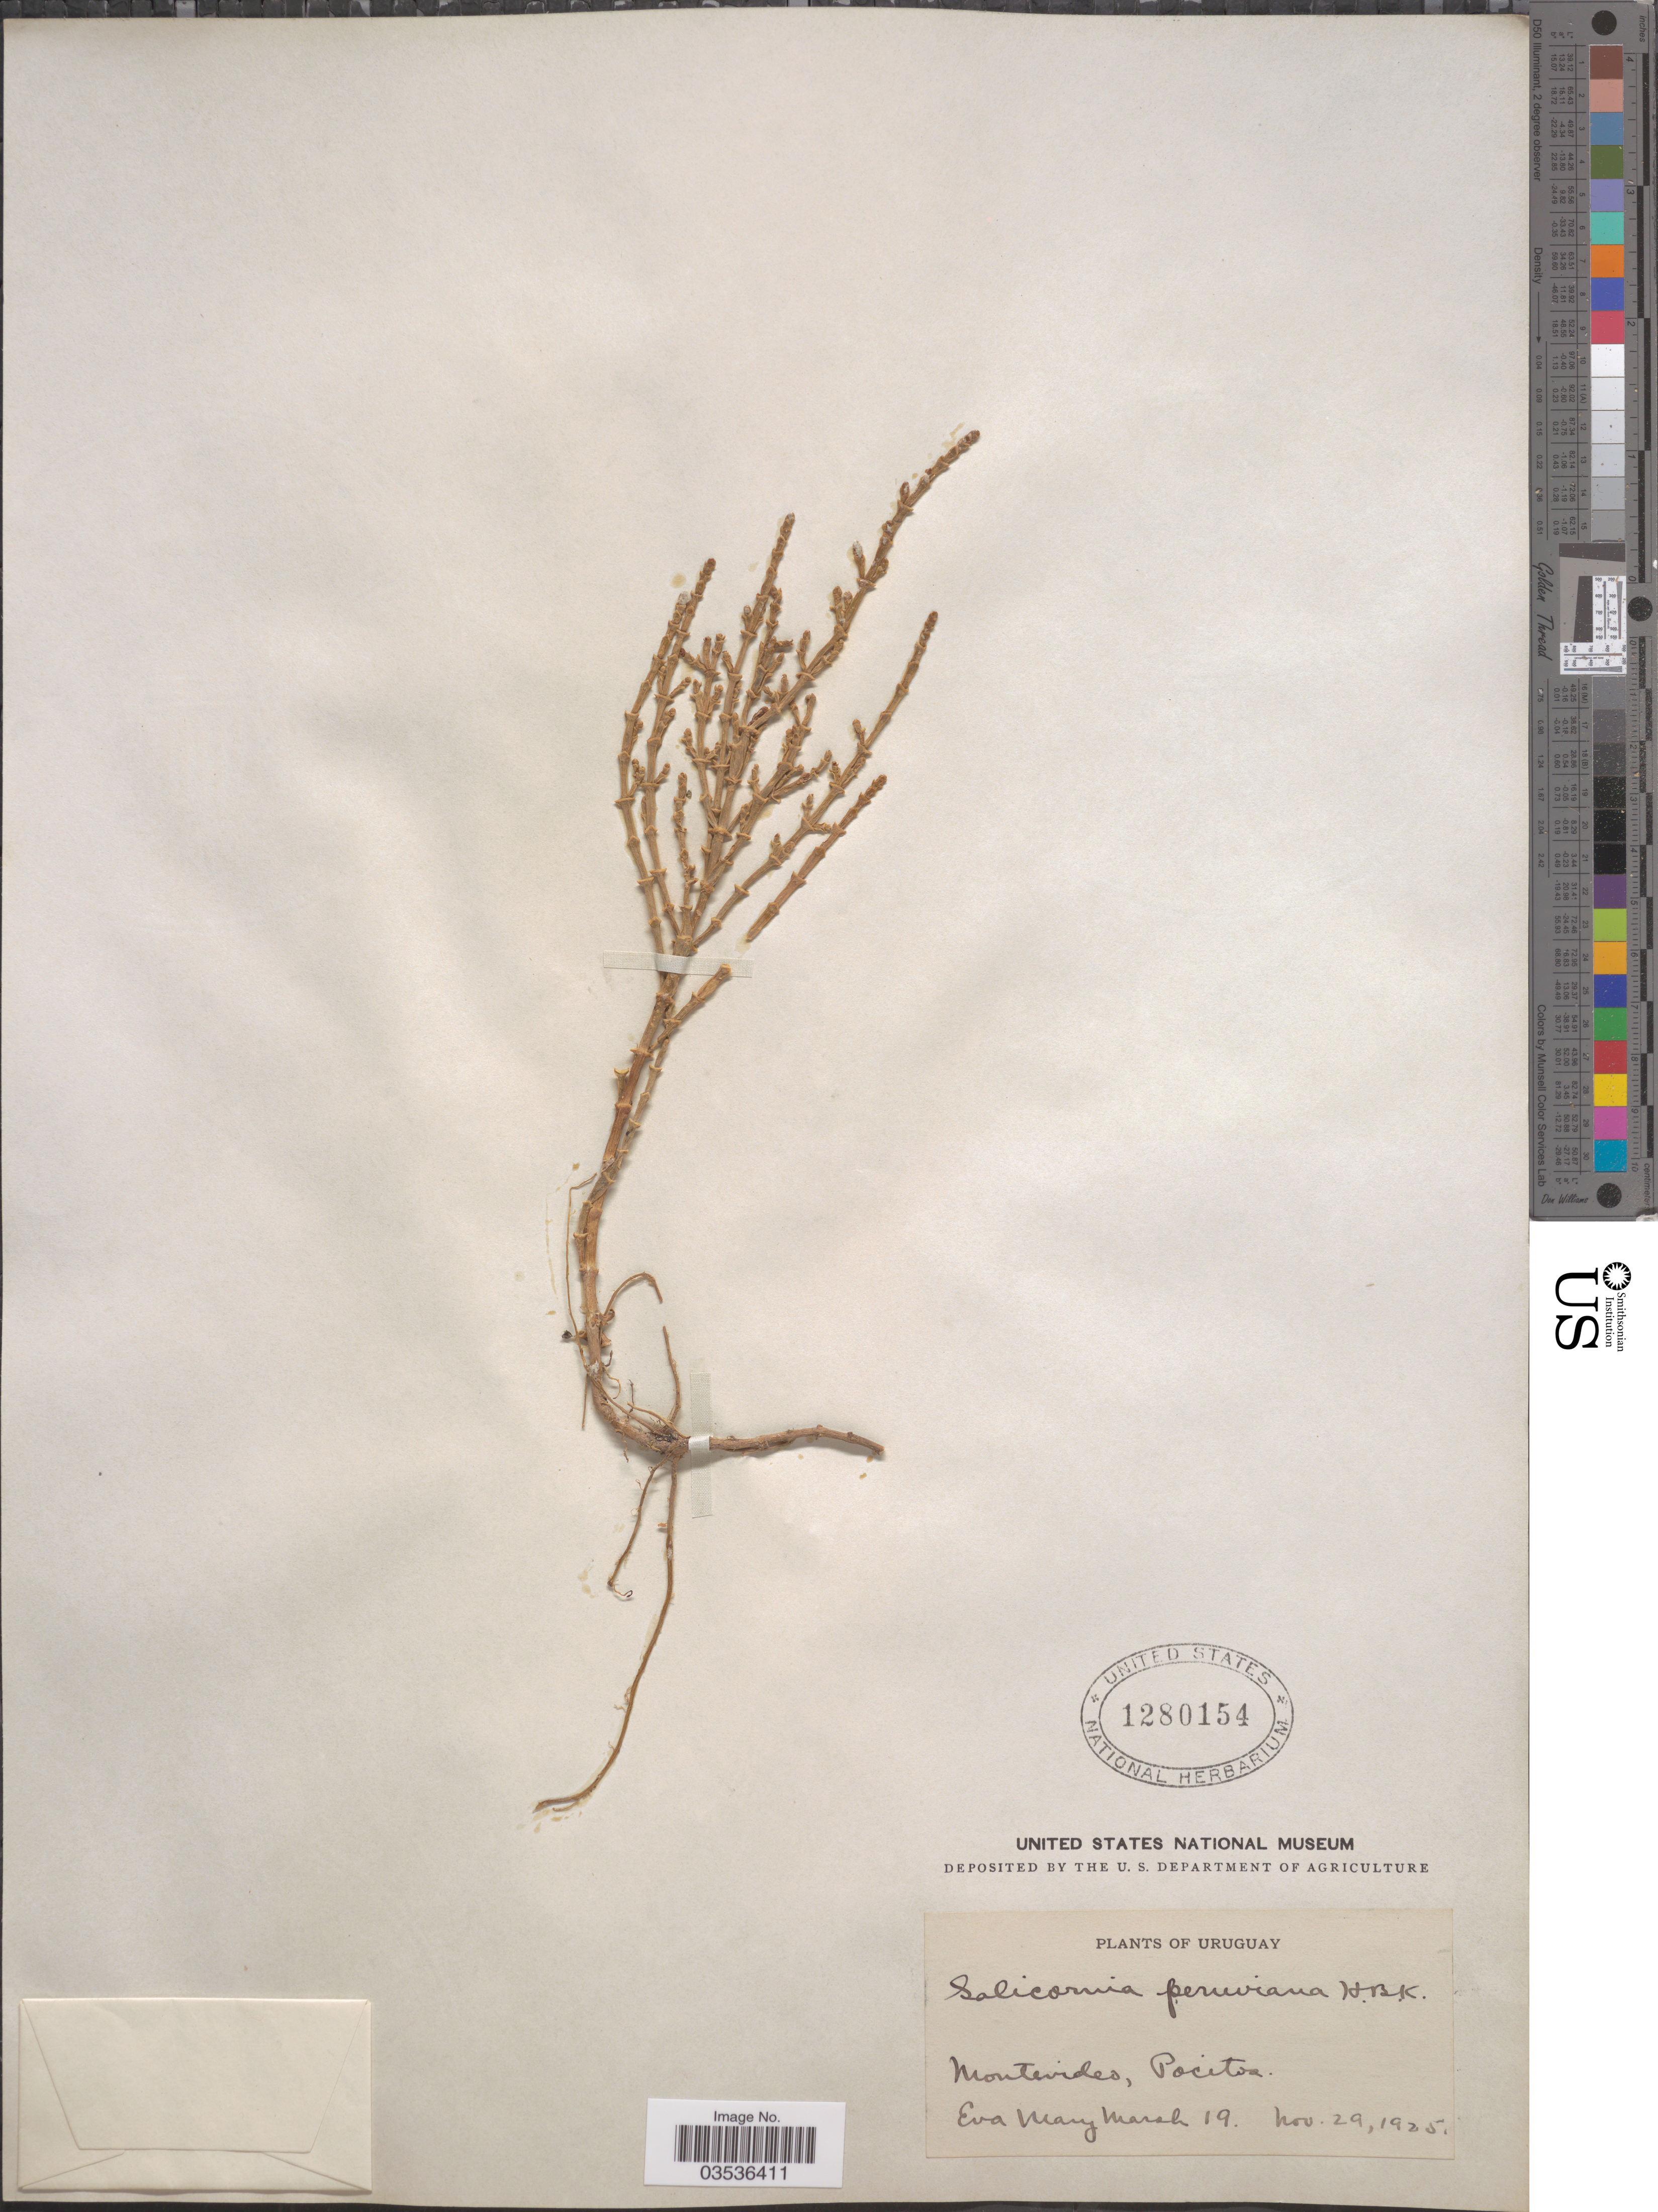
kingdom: Plantae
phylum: Tracheophyta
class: Magnoliopsida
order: Caryophyllales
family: Amaranthaceae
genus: Salicornia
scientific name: Salicornia fruticosa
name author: (L.) L.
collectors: E. Marsh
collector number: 19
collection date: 1925-11-29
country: Uruguay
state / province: Montevideo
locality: Pocitoa.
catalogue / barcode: US 1280154